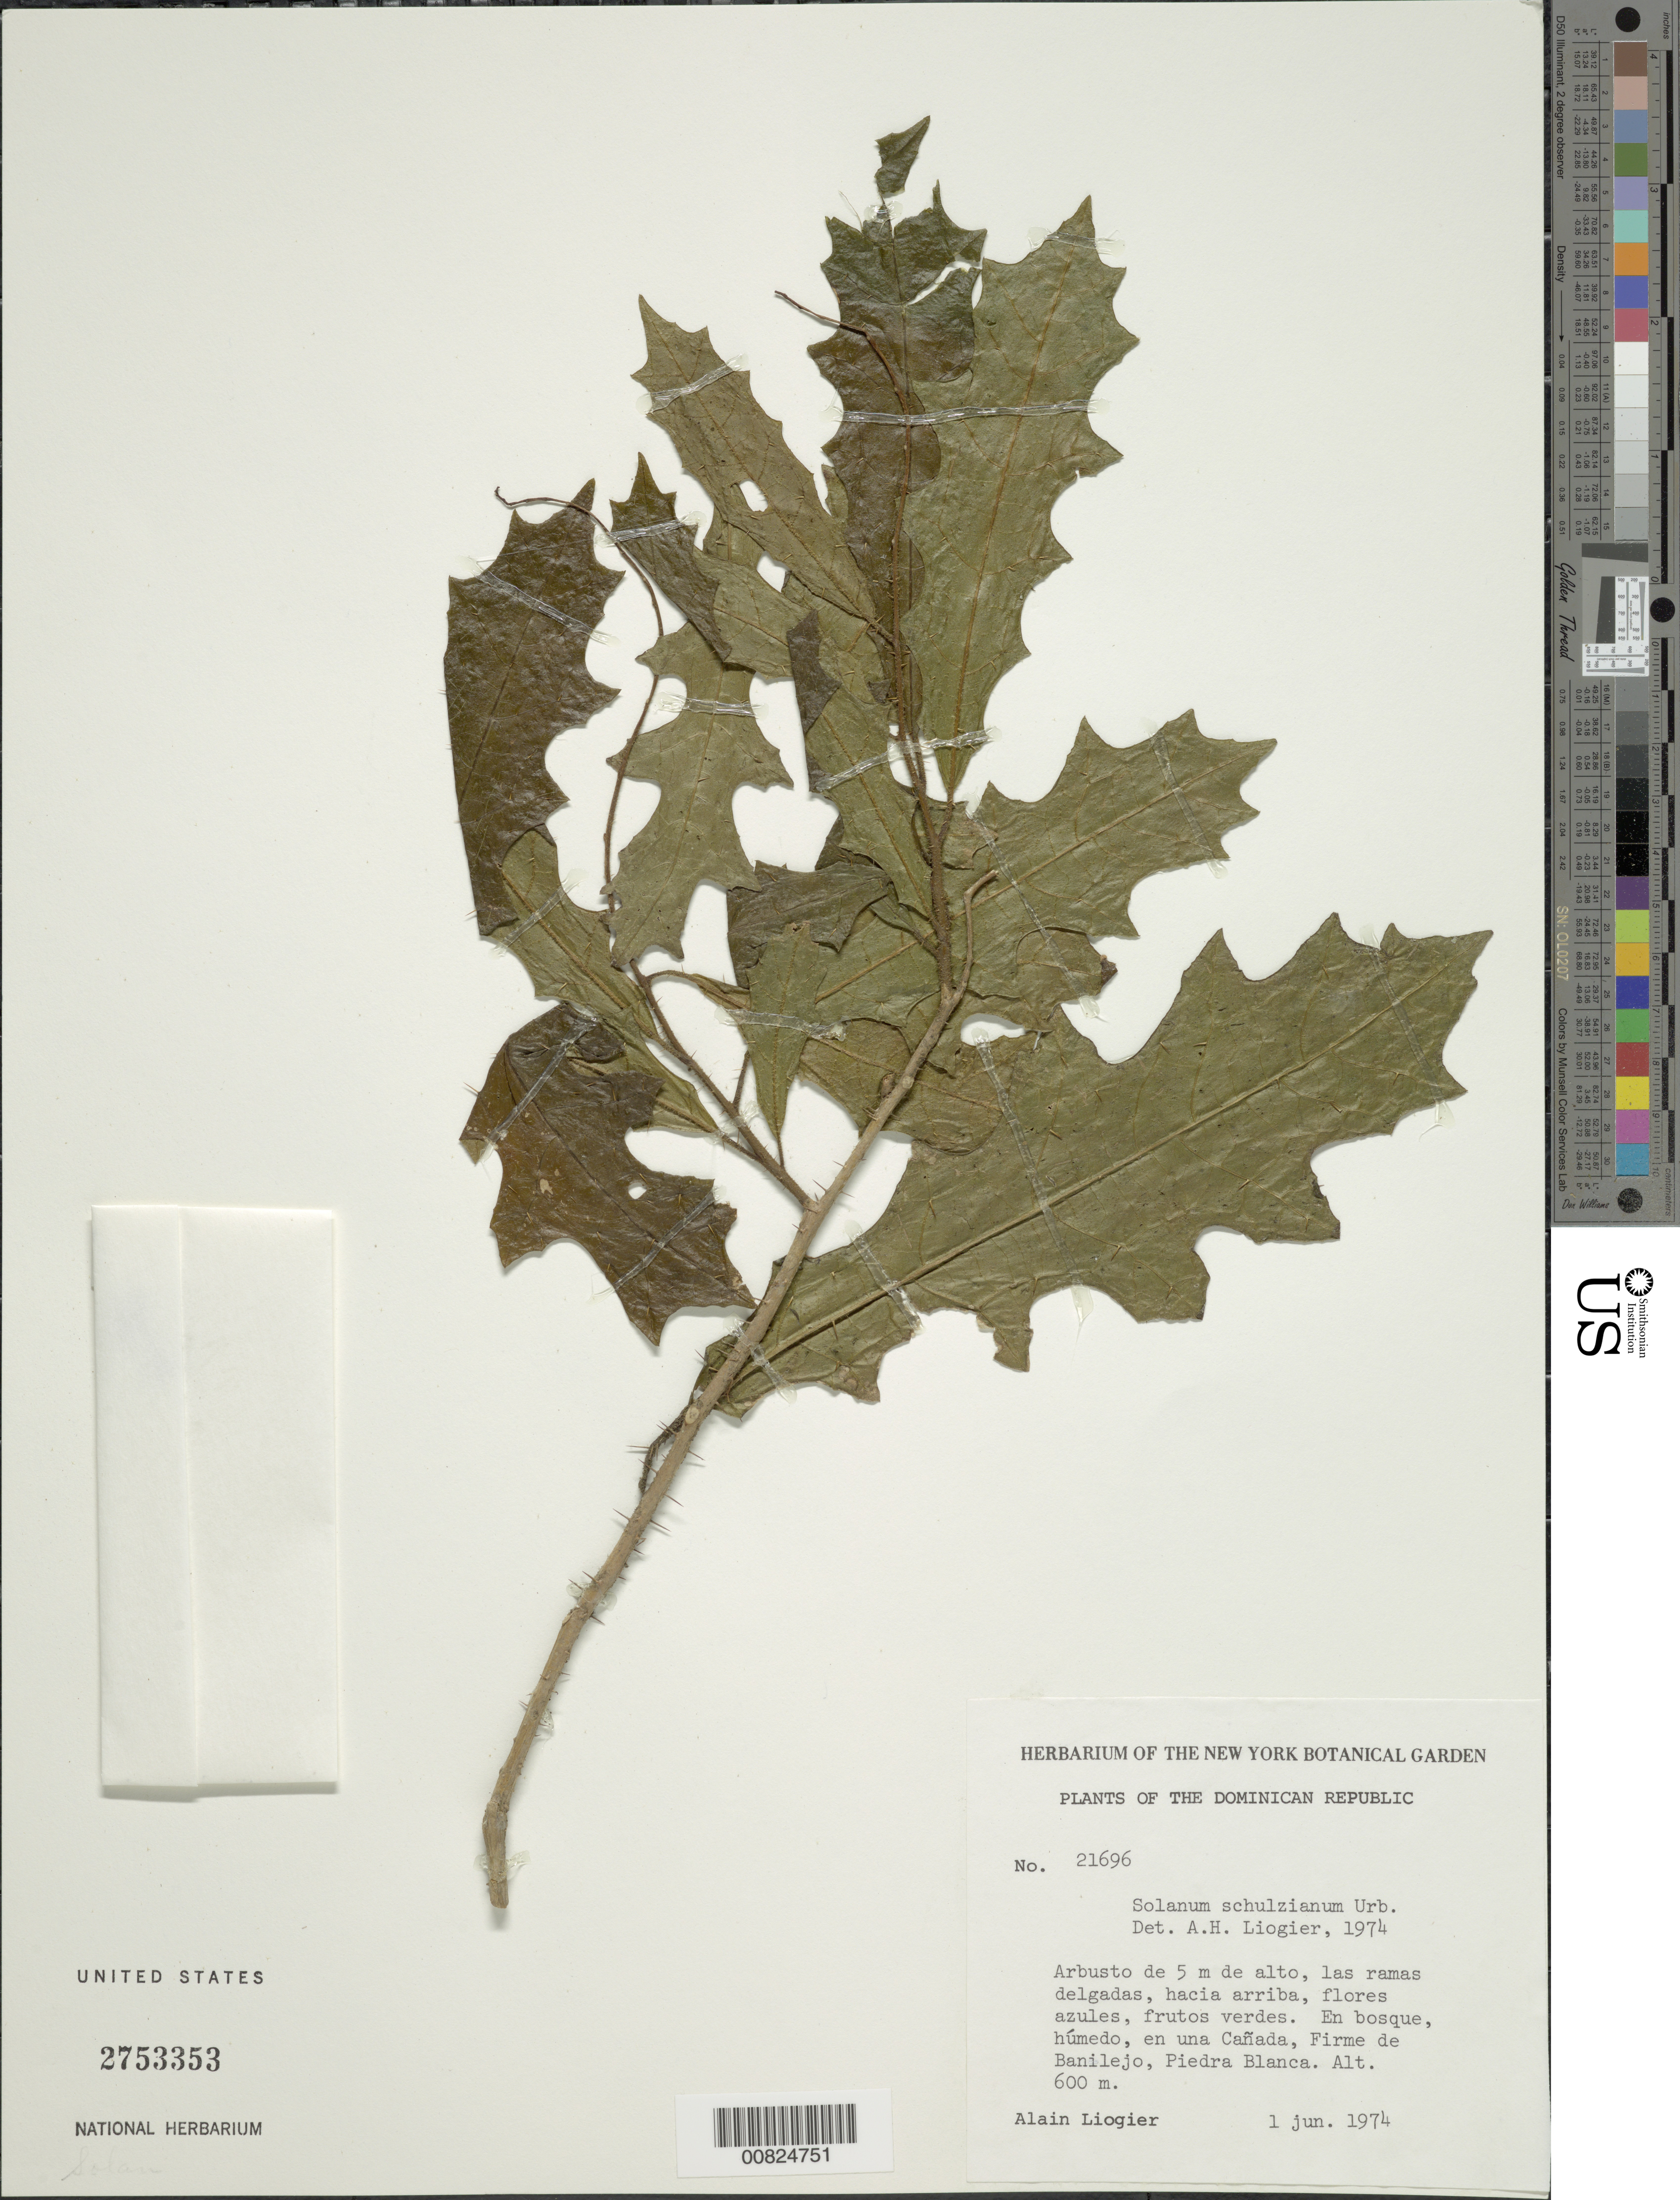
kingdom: Plantae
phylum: Tracheophyta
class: Magnoliopsida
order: Solanales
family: Solanaceae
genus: Solanum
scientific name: Solanum schulzianum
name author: Urb.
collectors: A. H. Liogier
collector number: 21696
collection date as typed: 01 Jun 1974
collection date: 1974-06-01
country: Dominican Republic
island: Hispaniola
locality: Firme de Banilejo, Piedra Blanca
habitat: En bosque húmedo en una cañada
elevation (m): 600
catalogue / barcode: US 2753353